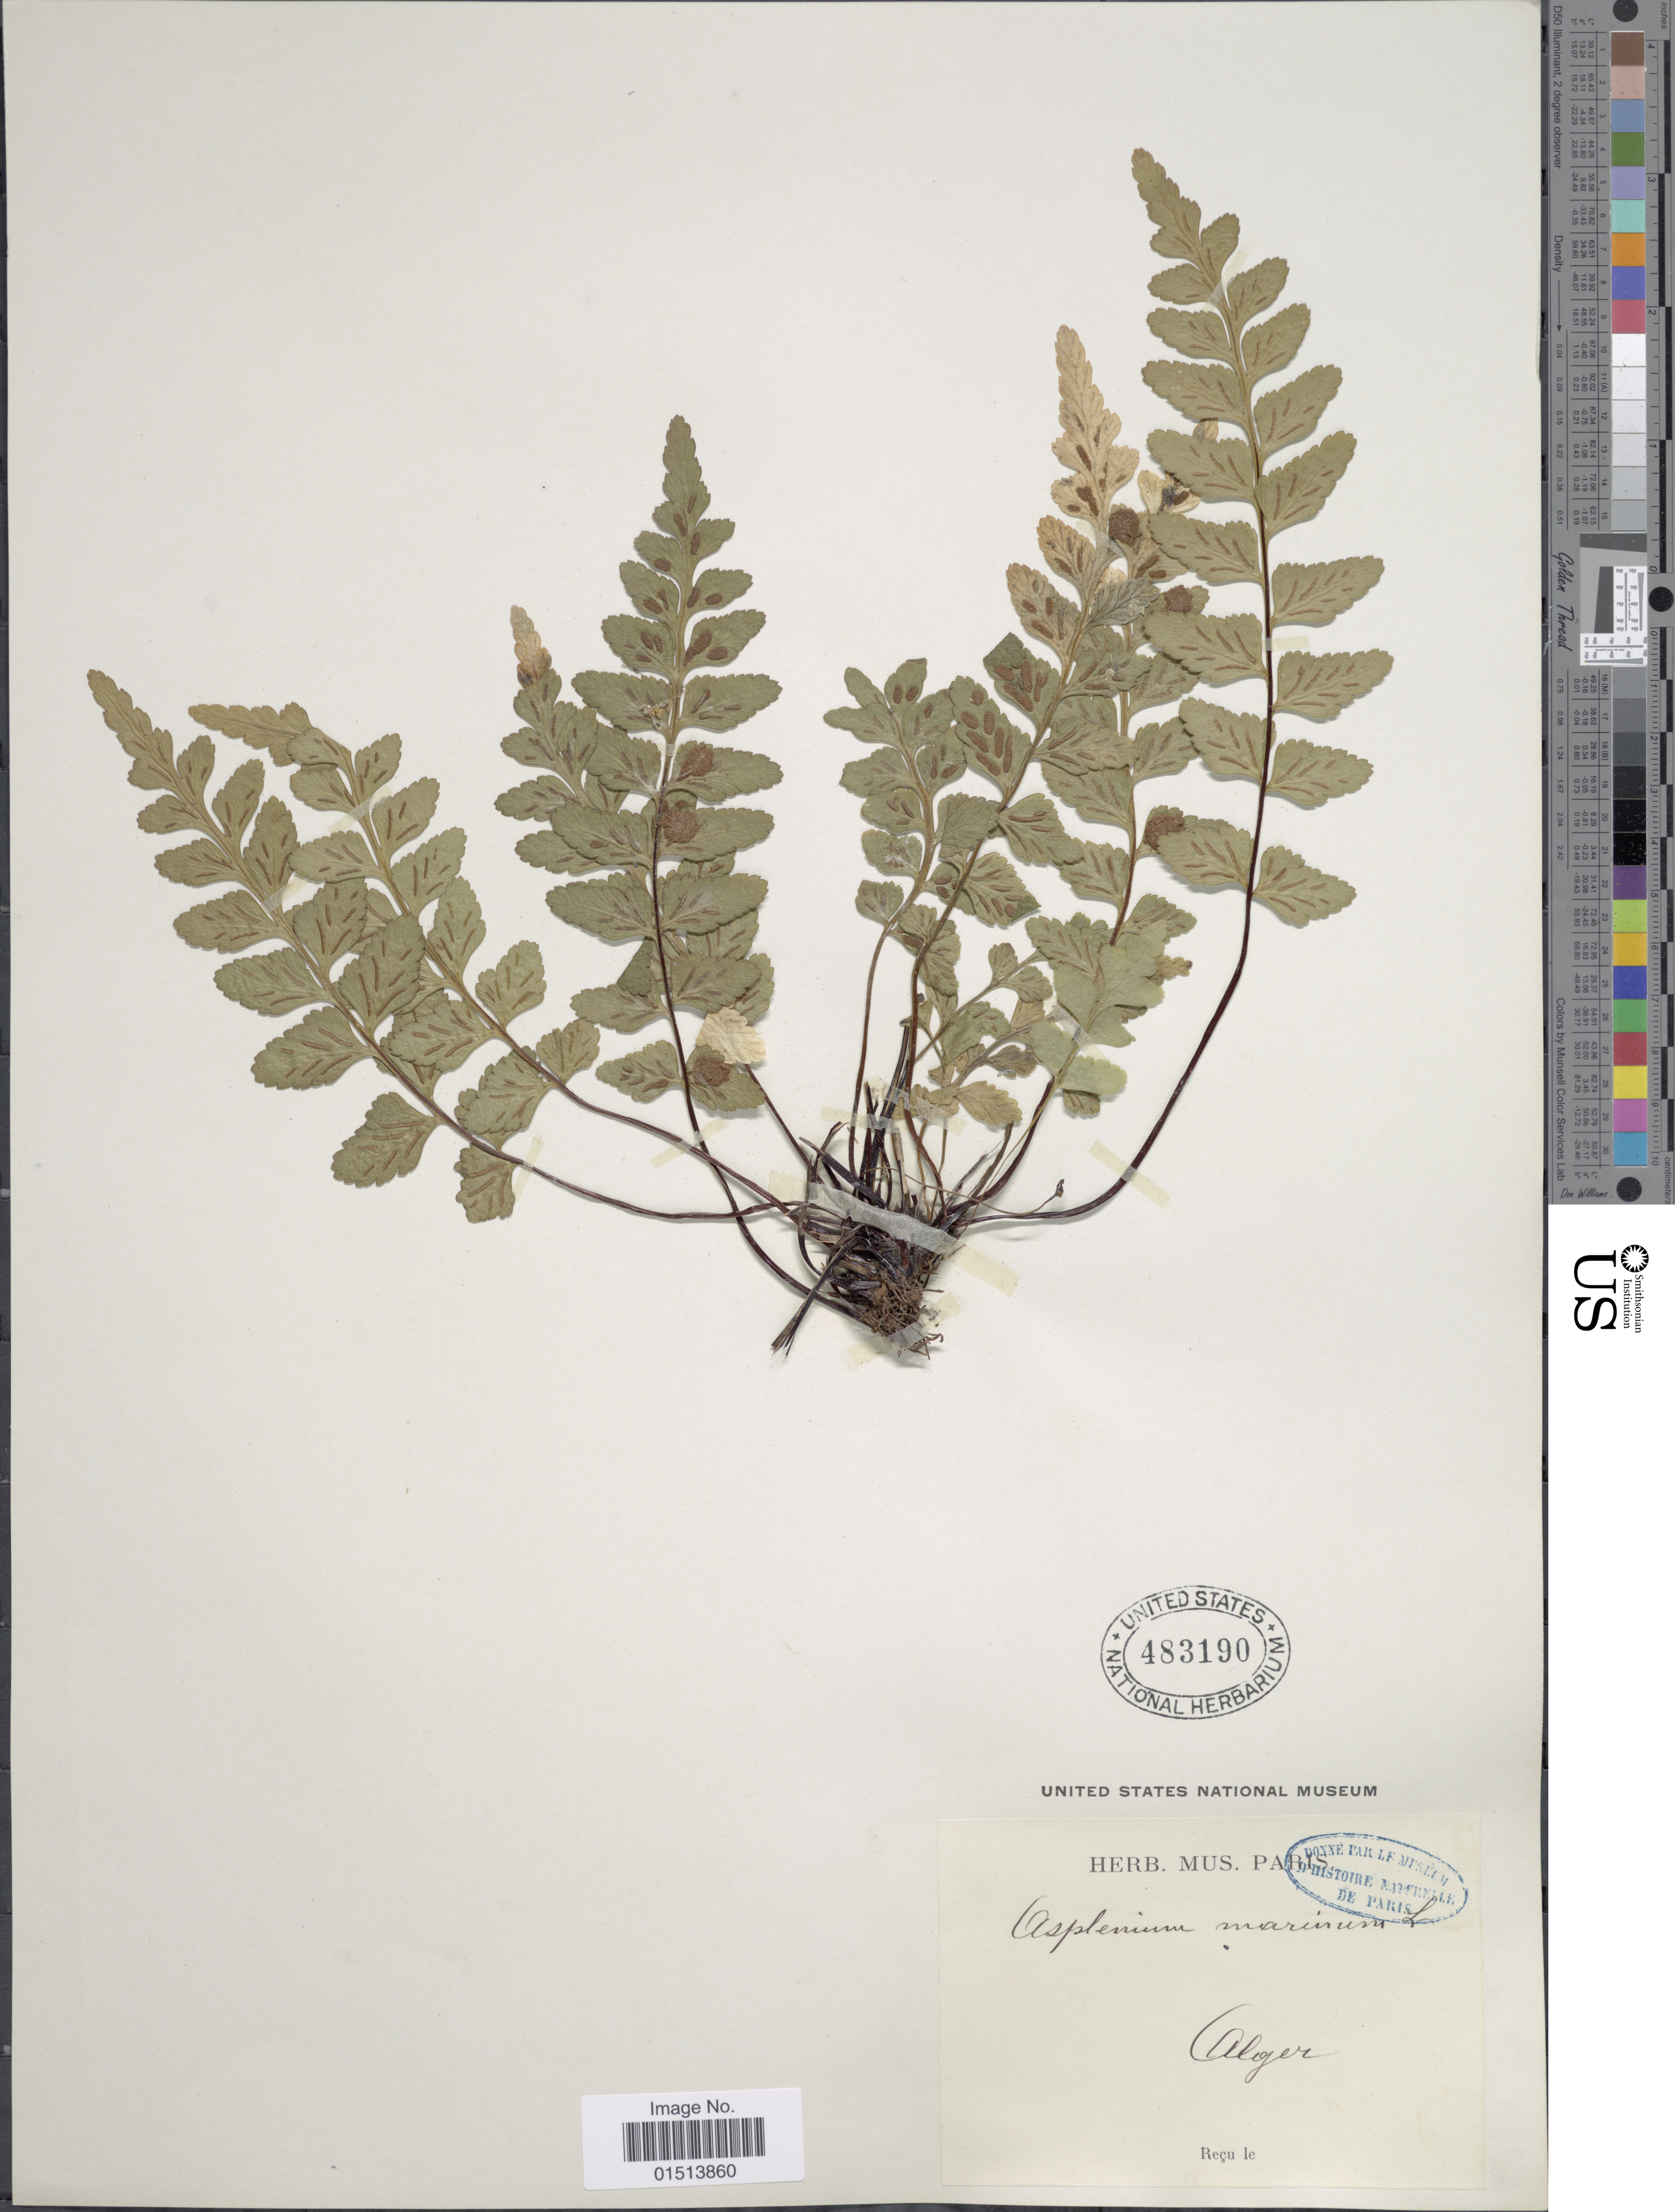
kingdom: Plantae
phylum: Tracheophyta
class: Polypodiopsida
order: Polypodiales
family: Aspleniaceae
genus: Asplenium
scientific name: Asplenium marinum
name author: L.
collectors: ex herb. Mus. Paris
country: Algeria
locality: Alger.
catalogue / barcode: US 483190